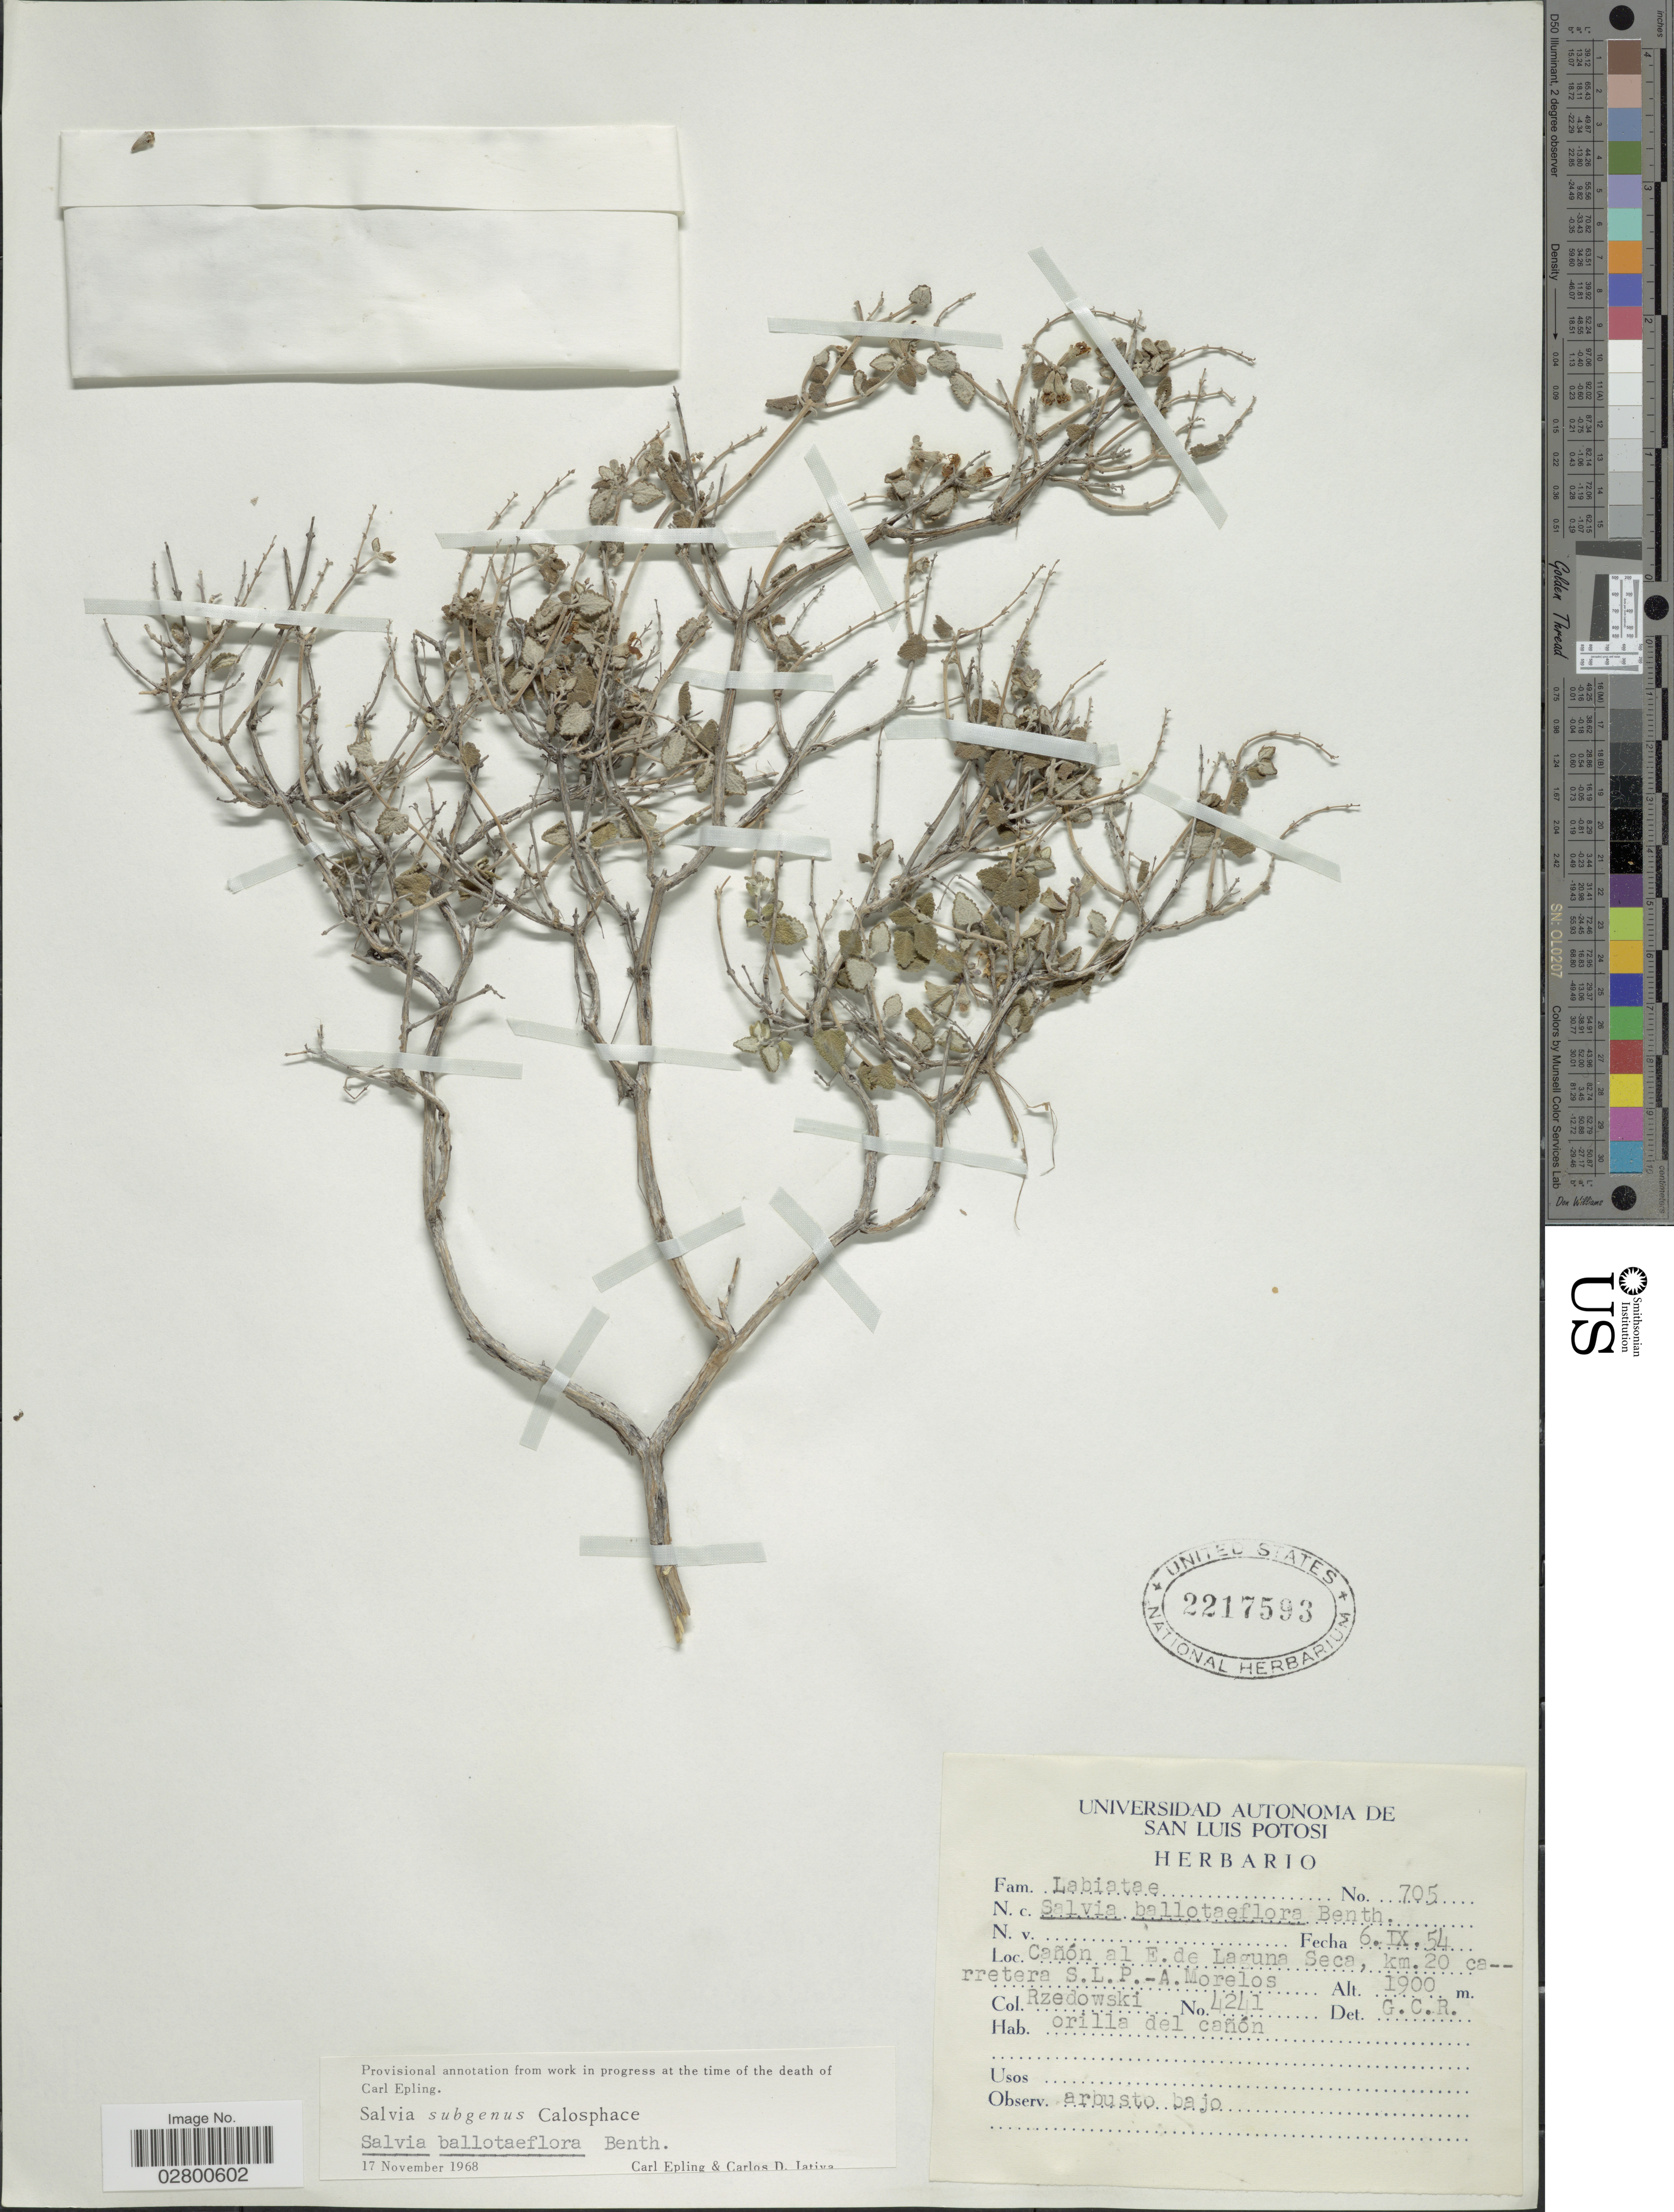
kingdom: Plantae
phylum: Tracheophyta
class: Magnoliopsida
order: Lamiales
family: Lamiaceae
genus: Salvia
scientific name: Salvia ballotiflora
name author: Benth.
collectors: Rzedowski, --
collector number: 4241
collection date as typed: Transcribed d/m/y: 6/9/54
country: Mexico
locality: Cañón al E. de Laguna Seca, km.20 carretera S.L.P.-A. Morelos.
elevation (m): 1900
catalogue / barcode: US 2217593